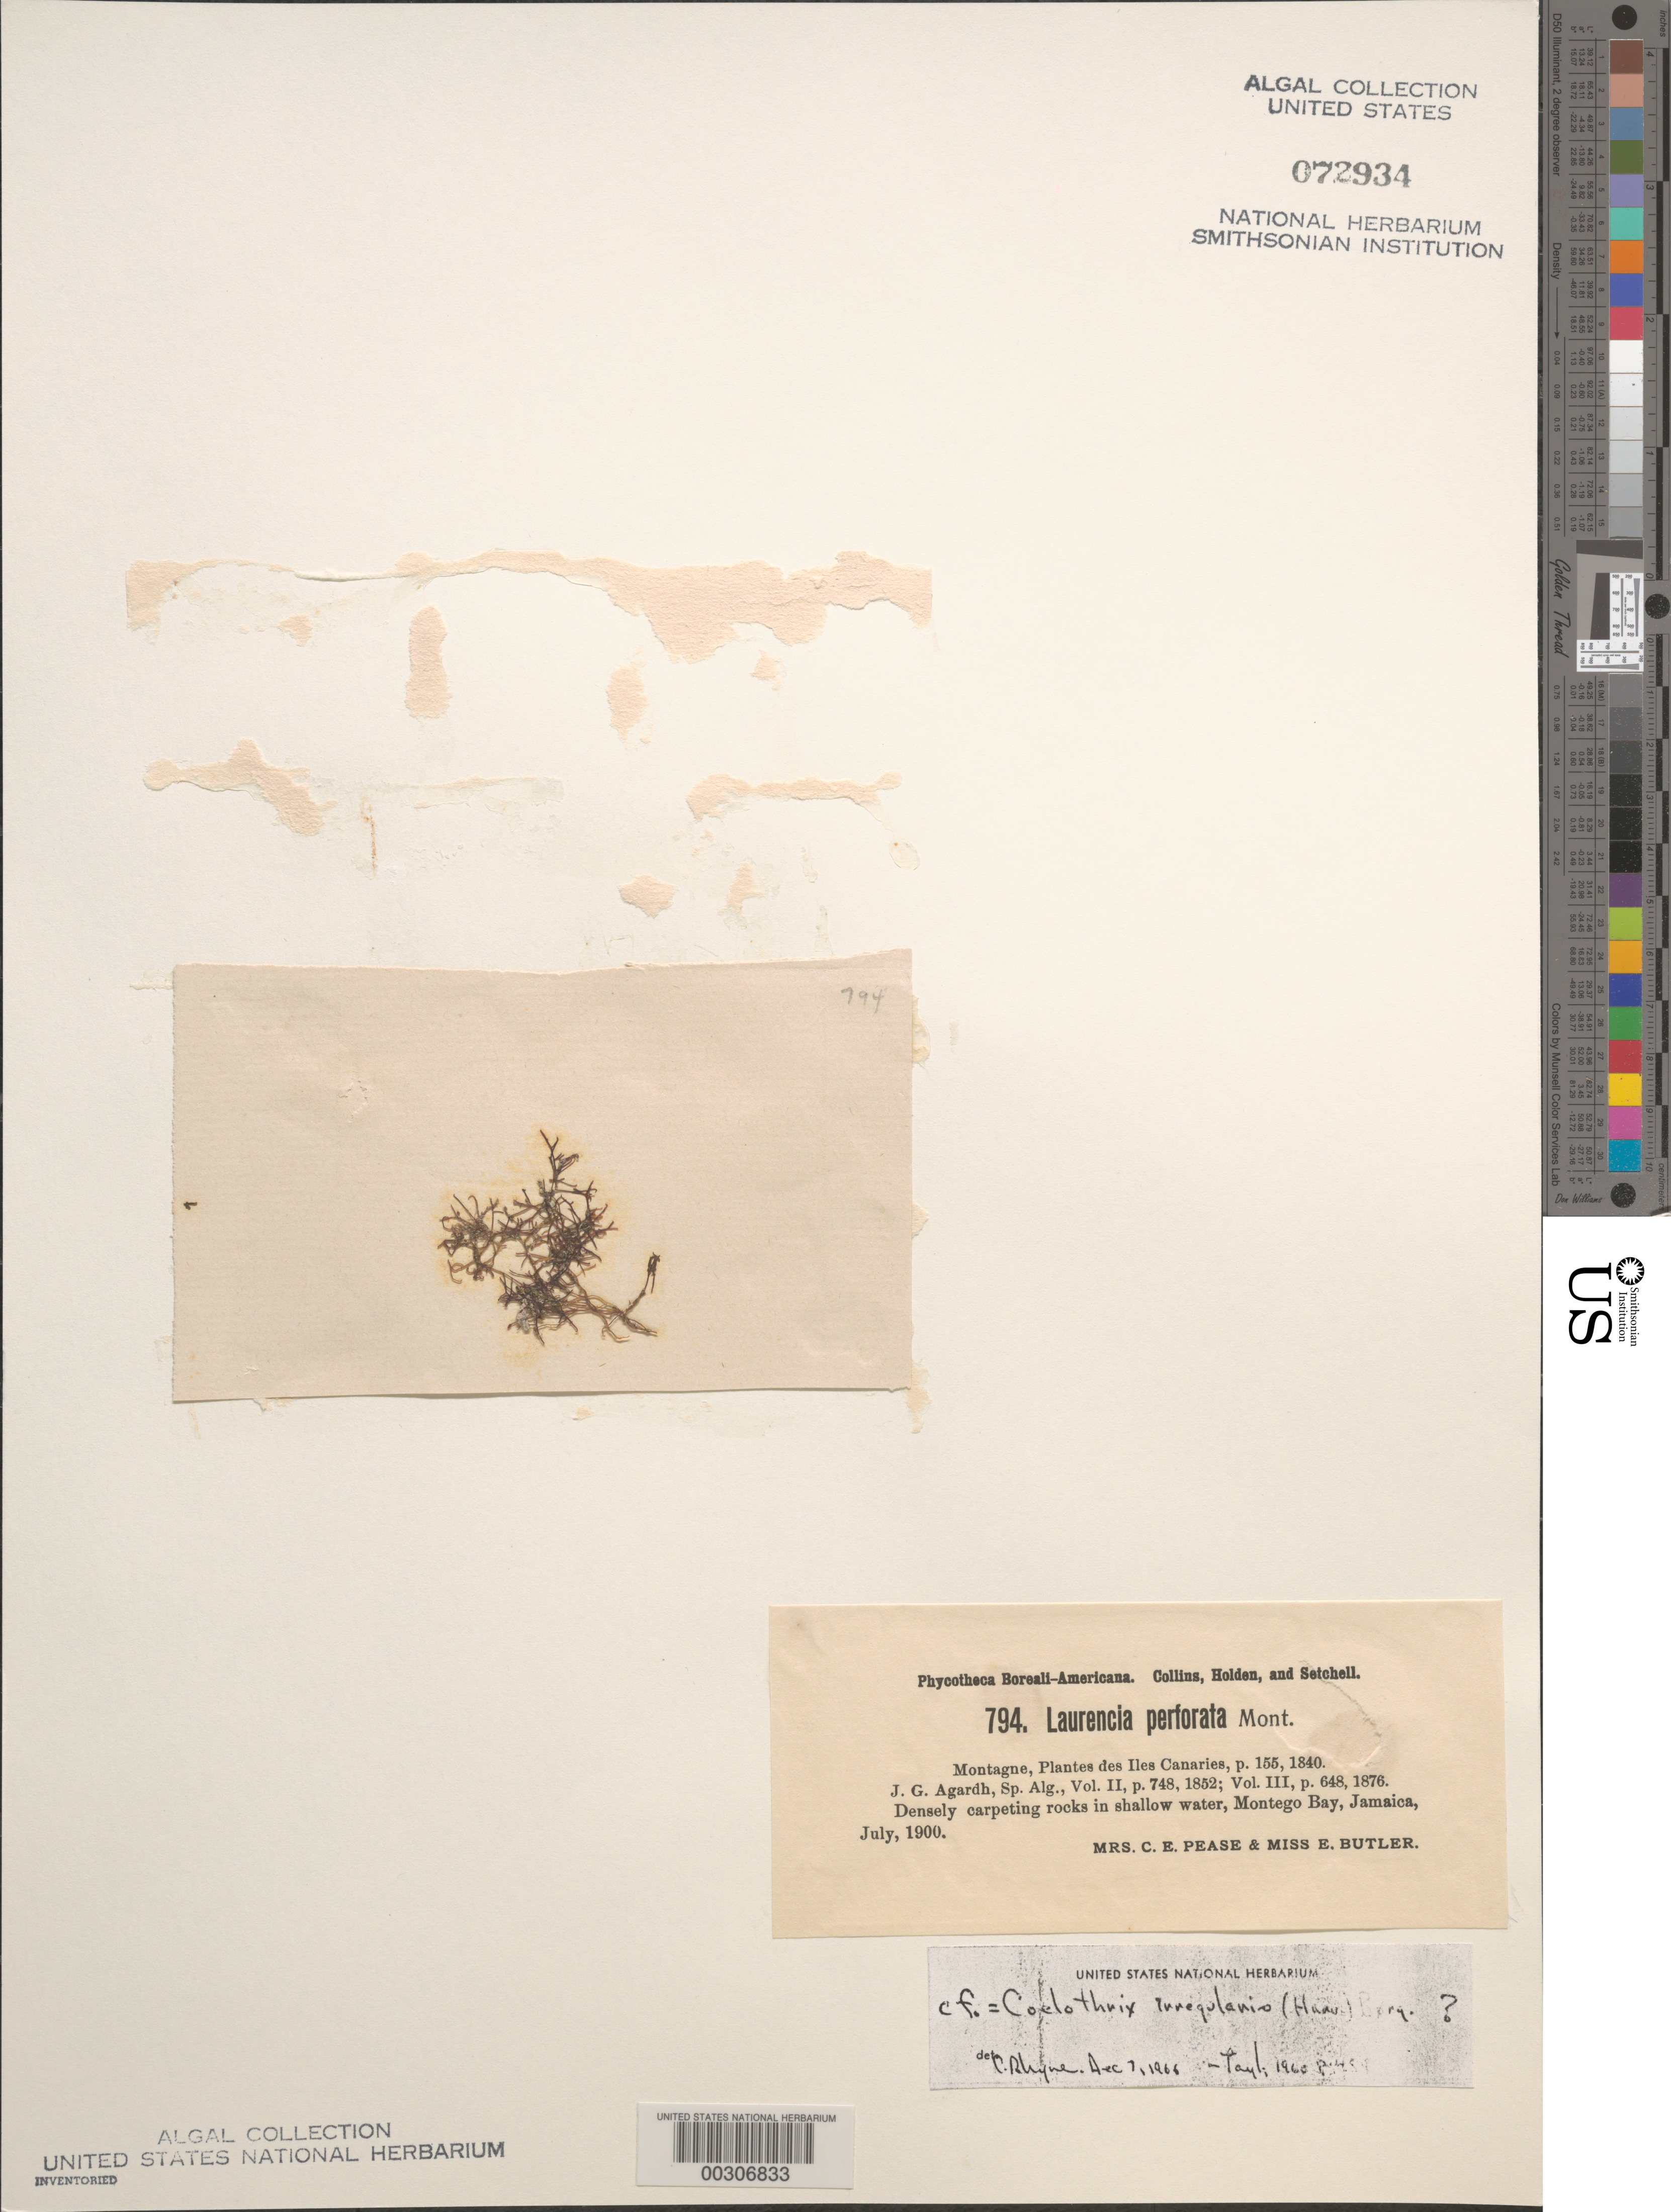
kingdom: Plantae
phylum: Rhodophyta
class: Florideophyceae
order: Rhodymeniales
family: Champiaceae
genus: Coelothrix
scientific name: Coelothrix irregularis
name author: (Harv.) Børgesen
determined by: Rhyne, C. F.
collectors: C. Pease & E. Butler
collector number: PB-A 794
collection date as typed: Jul 1900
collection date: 1900-07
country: Jamaica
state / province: Saint James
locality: Montego Bay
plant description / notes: Collins, Holden & Setchell, Phycotheca Boreali-Americana, as Laurencia perforata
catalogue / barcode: US 72934